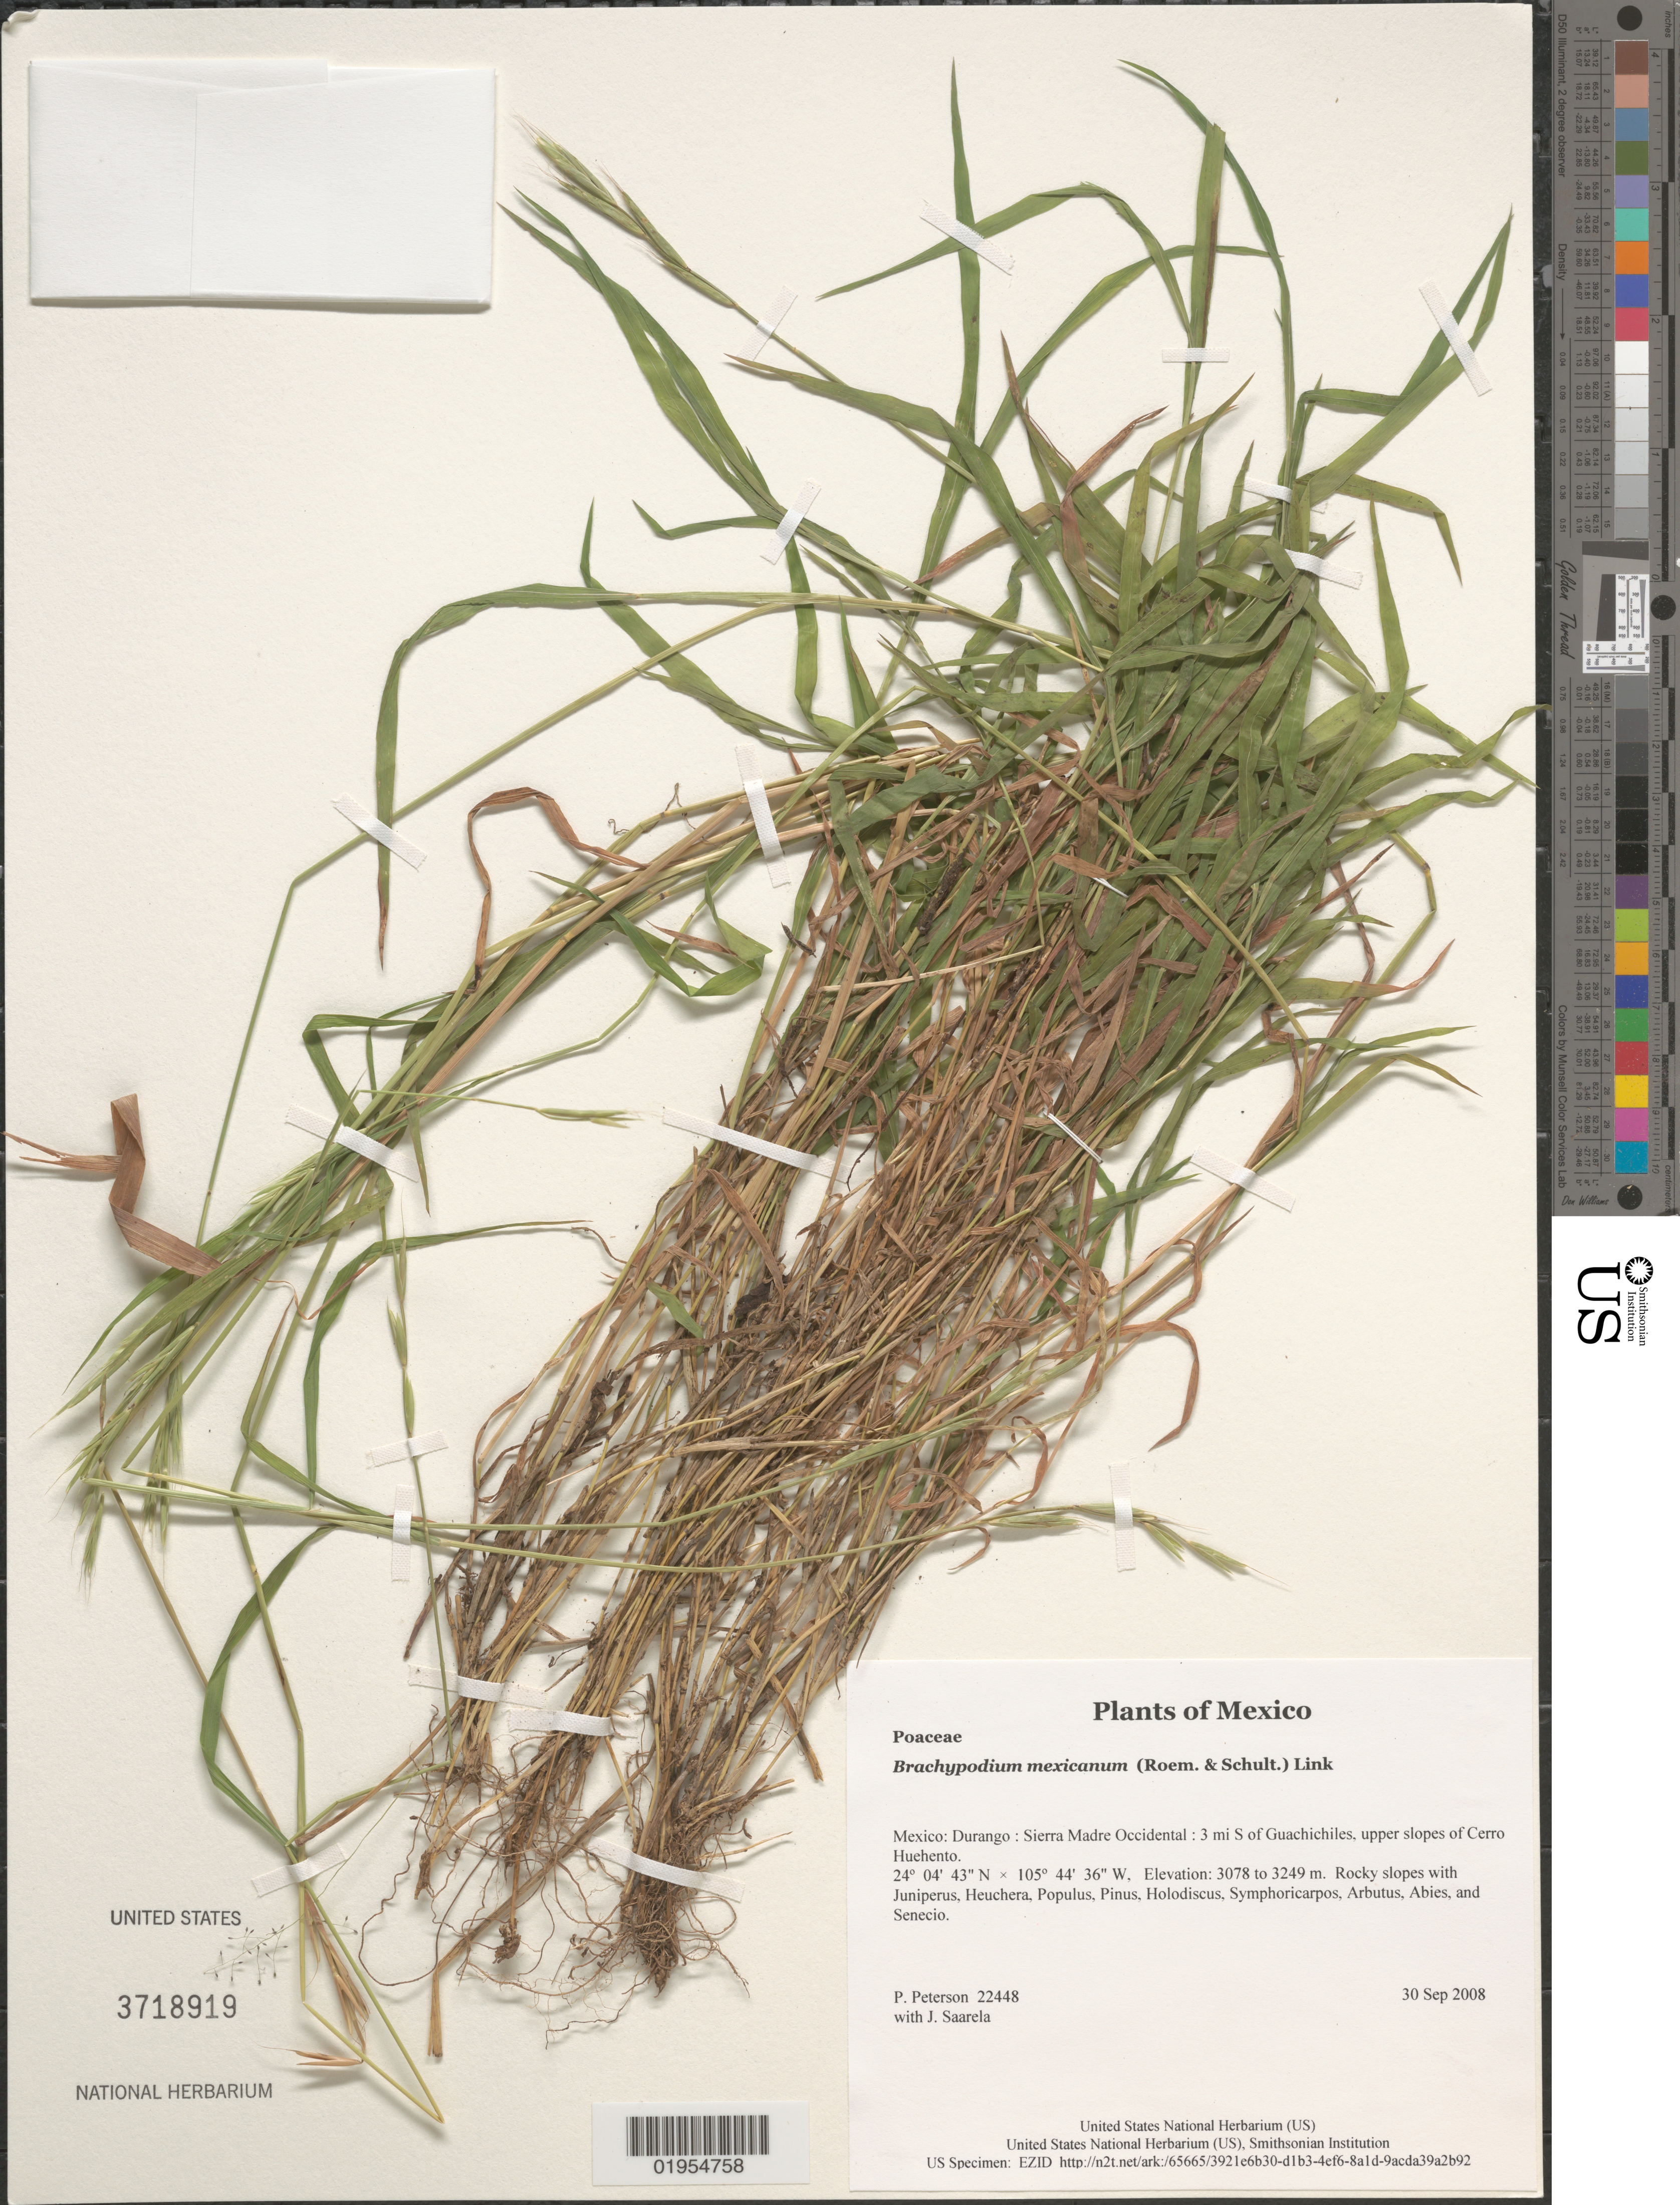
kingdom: Plantae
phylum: Tracheophyta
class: Liliopsida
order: Poales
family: Poaceae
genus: Brachypodium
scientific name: Brachypodium mexicanum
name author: (Roem. & Schult.) Link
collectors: P. M. Peterson & J. Saarela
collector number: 22448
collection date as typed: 30 Sep 2008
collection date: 2008-09-30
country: Mexico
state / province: Durango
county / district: Sierra Madre Occidental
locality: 3 mi S of Guachichiles, upper slopes of Cerro Huehento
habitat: Rocky slopes with Juniperus, Heuchera, Populus, Pinus, Holodiscus, Symphoricarpos, Arbutus, Abies, and Senecio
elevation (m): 3078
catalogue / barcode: US 3718919